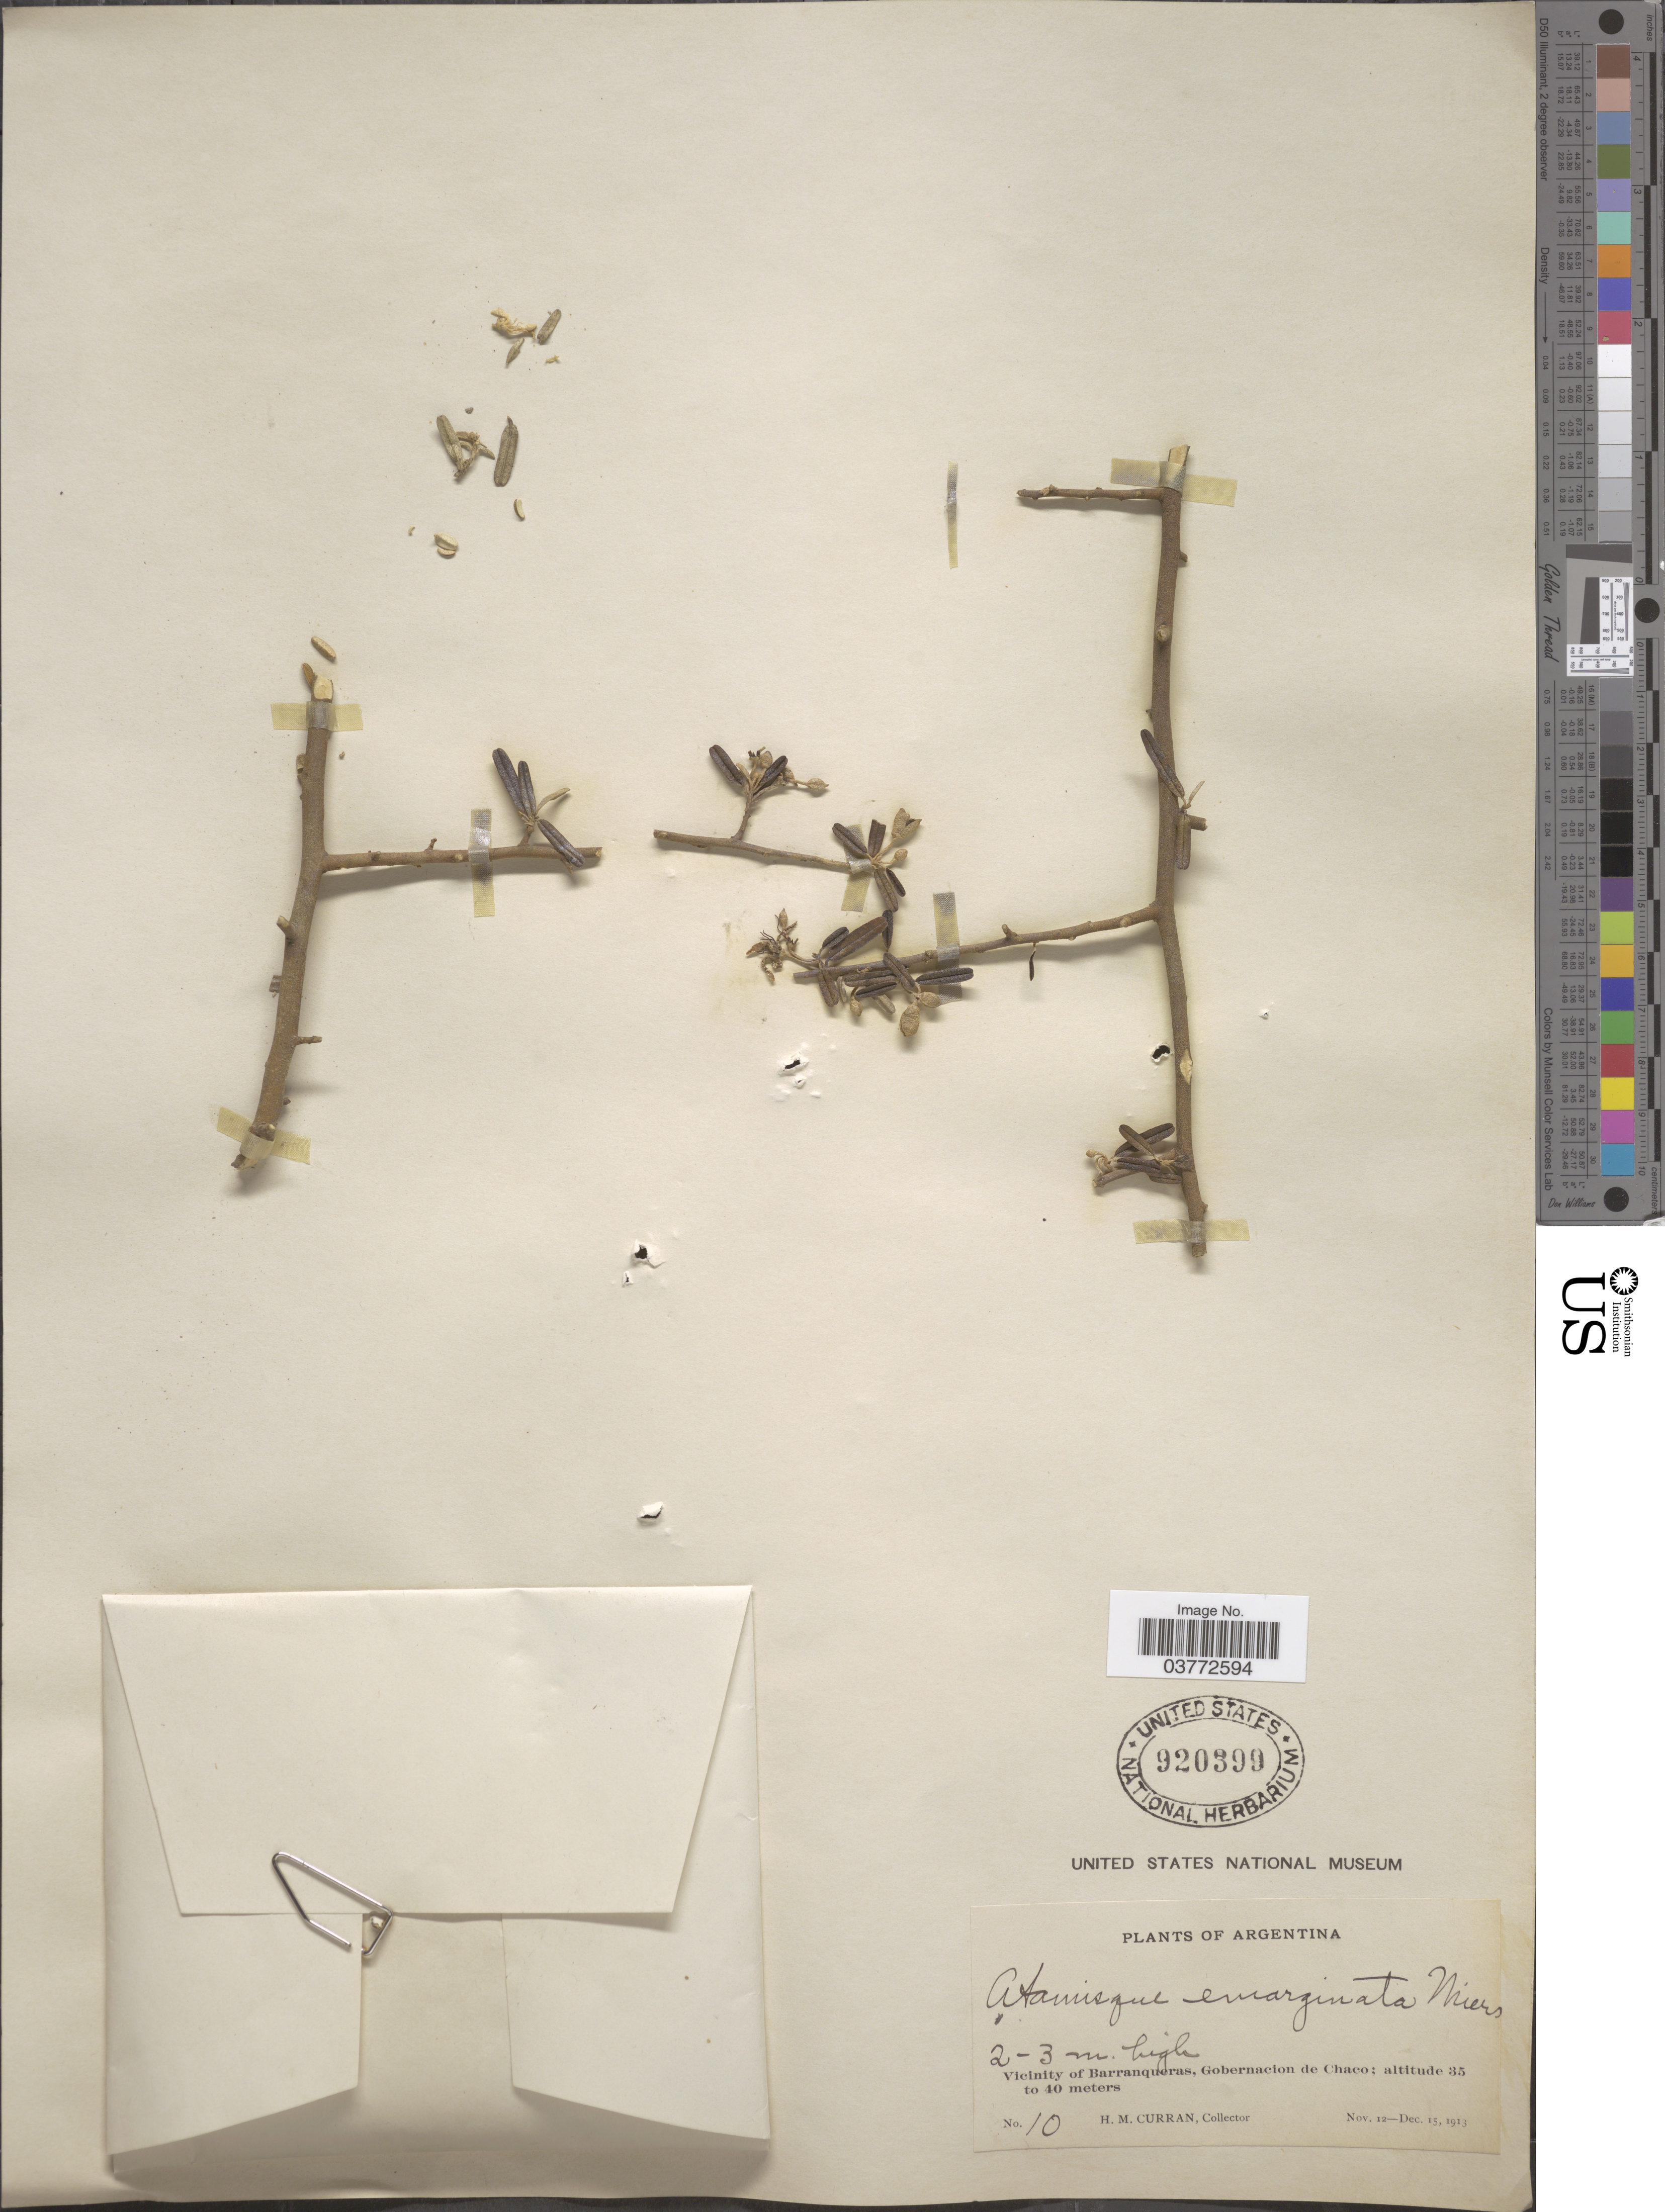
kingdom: Plantae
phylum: Tracheophyta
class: Magnoliopsida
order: Brassicales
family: Capparaceae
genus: Atamisquea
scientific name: Atamisquea emarginata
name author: Miers ex Hook. & Arn.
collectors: H. M. Curran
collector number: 10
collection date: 1913-11-12/1913-12-15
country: Argentina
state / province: Chaco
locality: Vicinity of Barranqueras, Gobernacion de Chaco.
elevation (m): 35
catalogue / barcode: US 920399